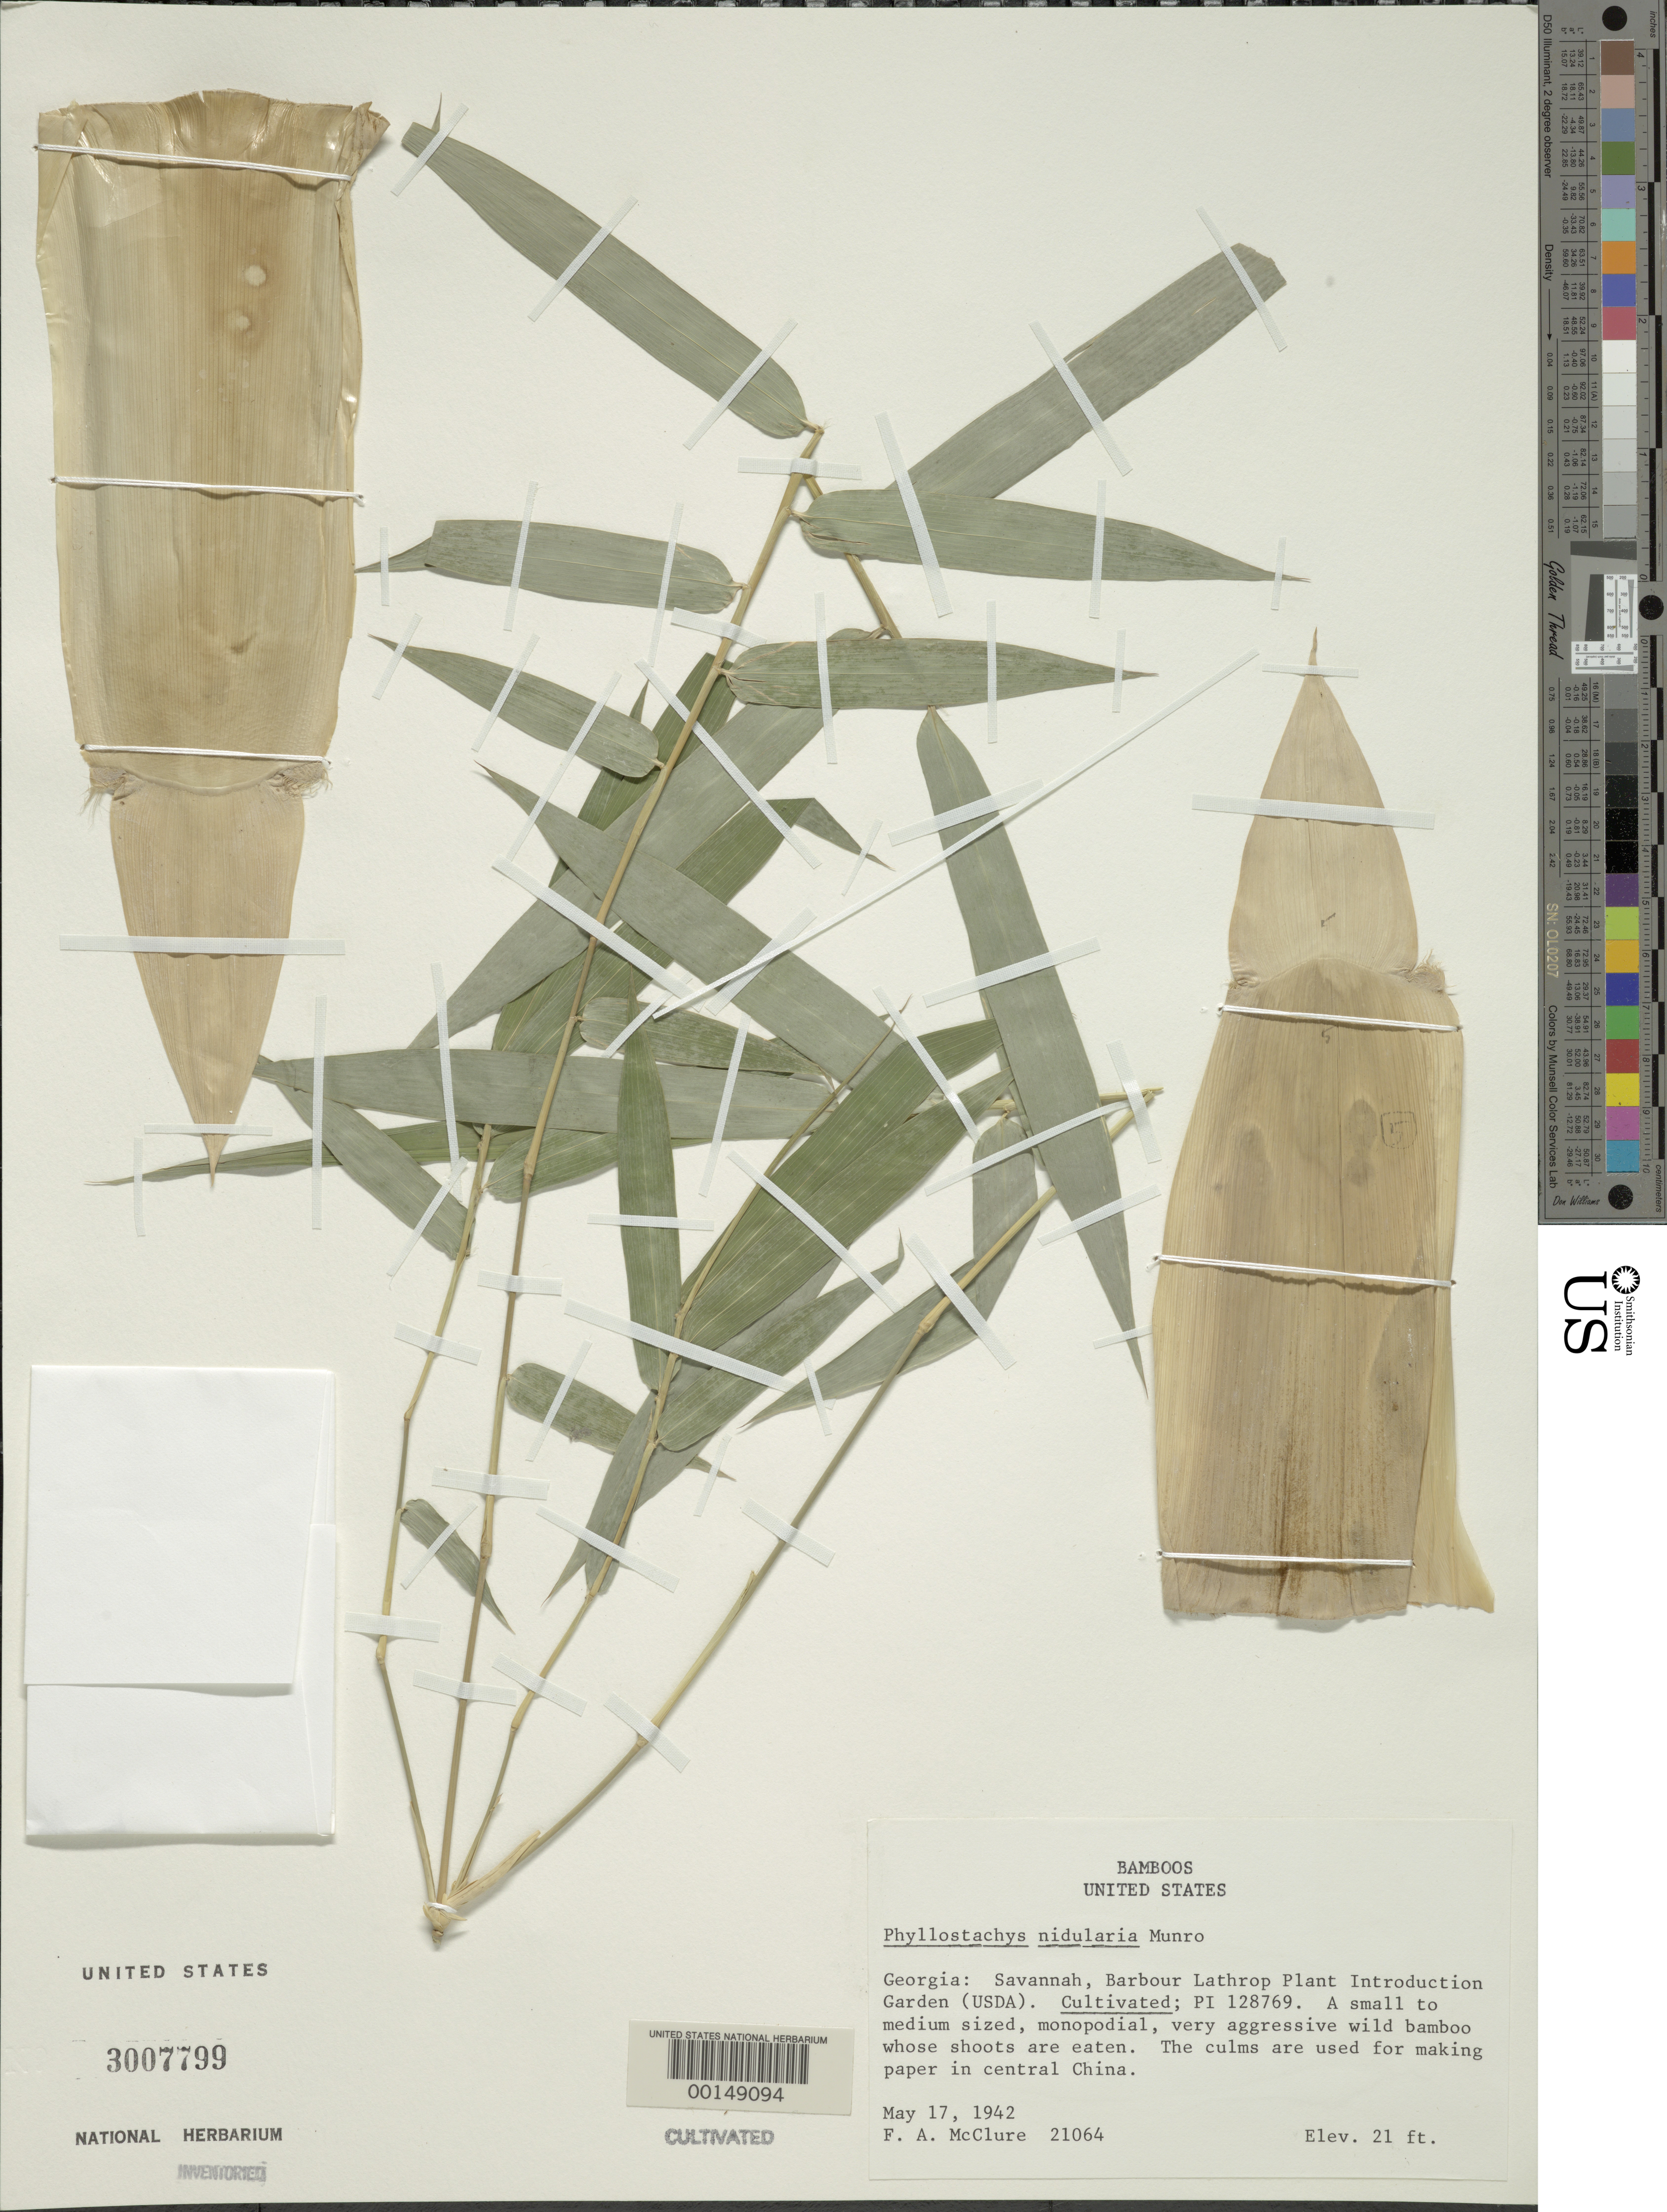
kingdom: Plantae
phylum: Tracheophyta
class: Liliopsida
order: Poales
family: Poaceae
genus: Phyllostachys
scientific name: Phyllostachys nidularia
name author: Munro ex Fenzi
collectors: F. A. McClure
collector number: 21064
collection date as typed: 17 May 1942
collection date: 1942-05-17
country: United States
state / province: Georgia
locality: Savannah, Barbour Lathrop Plant Introduction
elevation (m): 6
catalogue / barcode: US 3007799